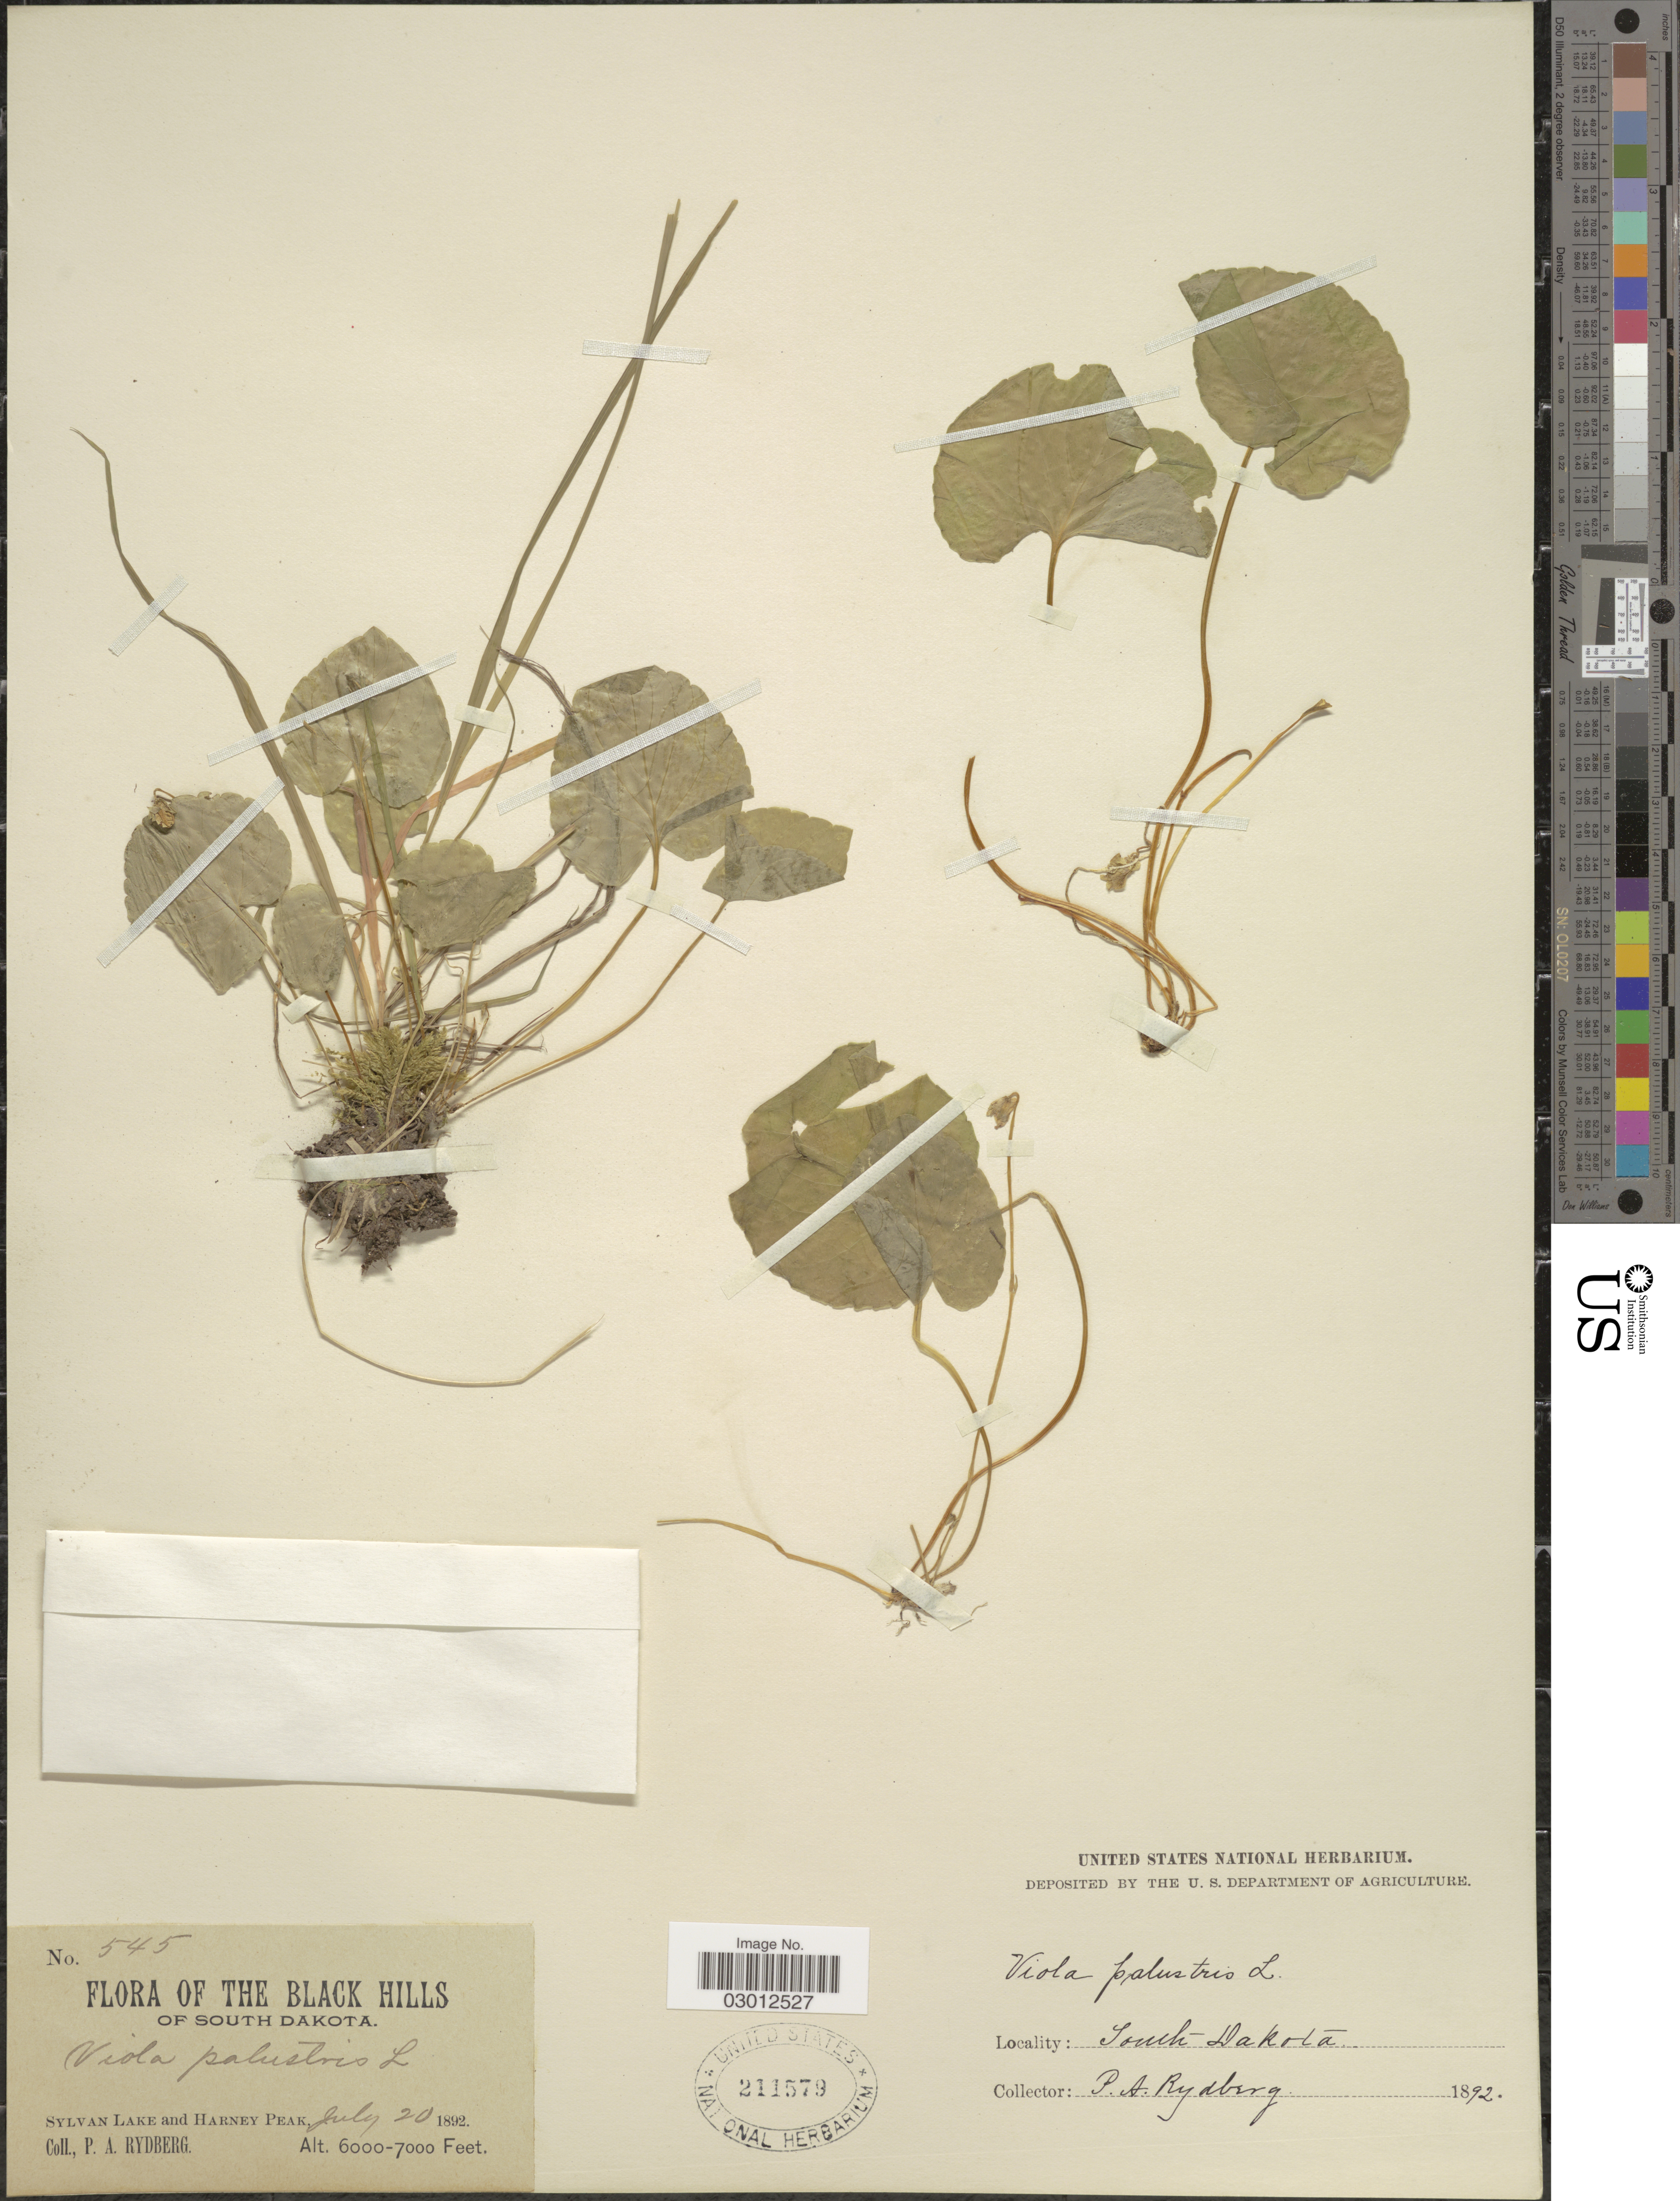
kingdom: Plantae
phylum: Tracheophyta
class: Magnoliopsida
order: Malpighiales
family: Violaceae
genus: Viola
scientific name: Viola palustris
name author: L.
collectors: P. A. Rydberg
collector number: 545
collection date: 1892-07-20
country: United States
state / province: South Dakota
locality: The Black Hills. Sylvan Lake and Harney Peak.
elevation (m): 1829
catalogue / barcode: US 211579